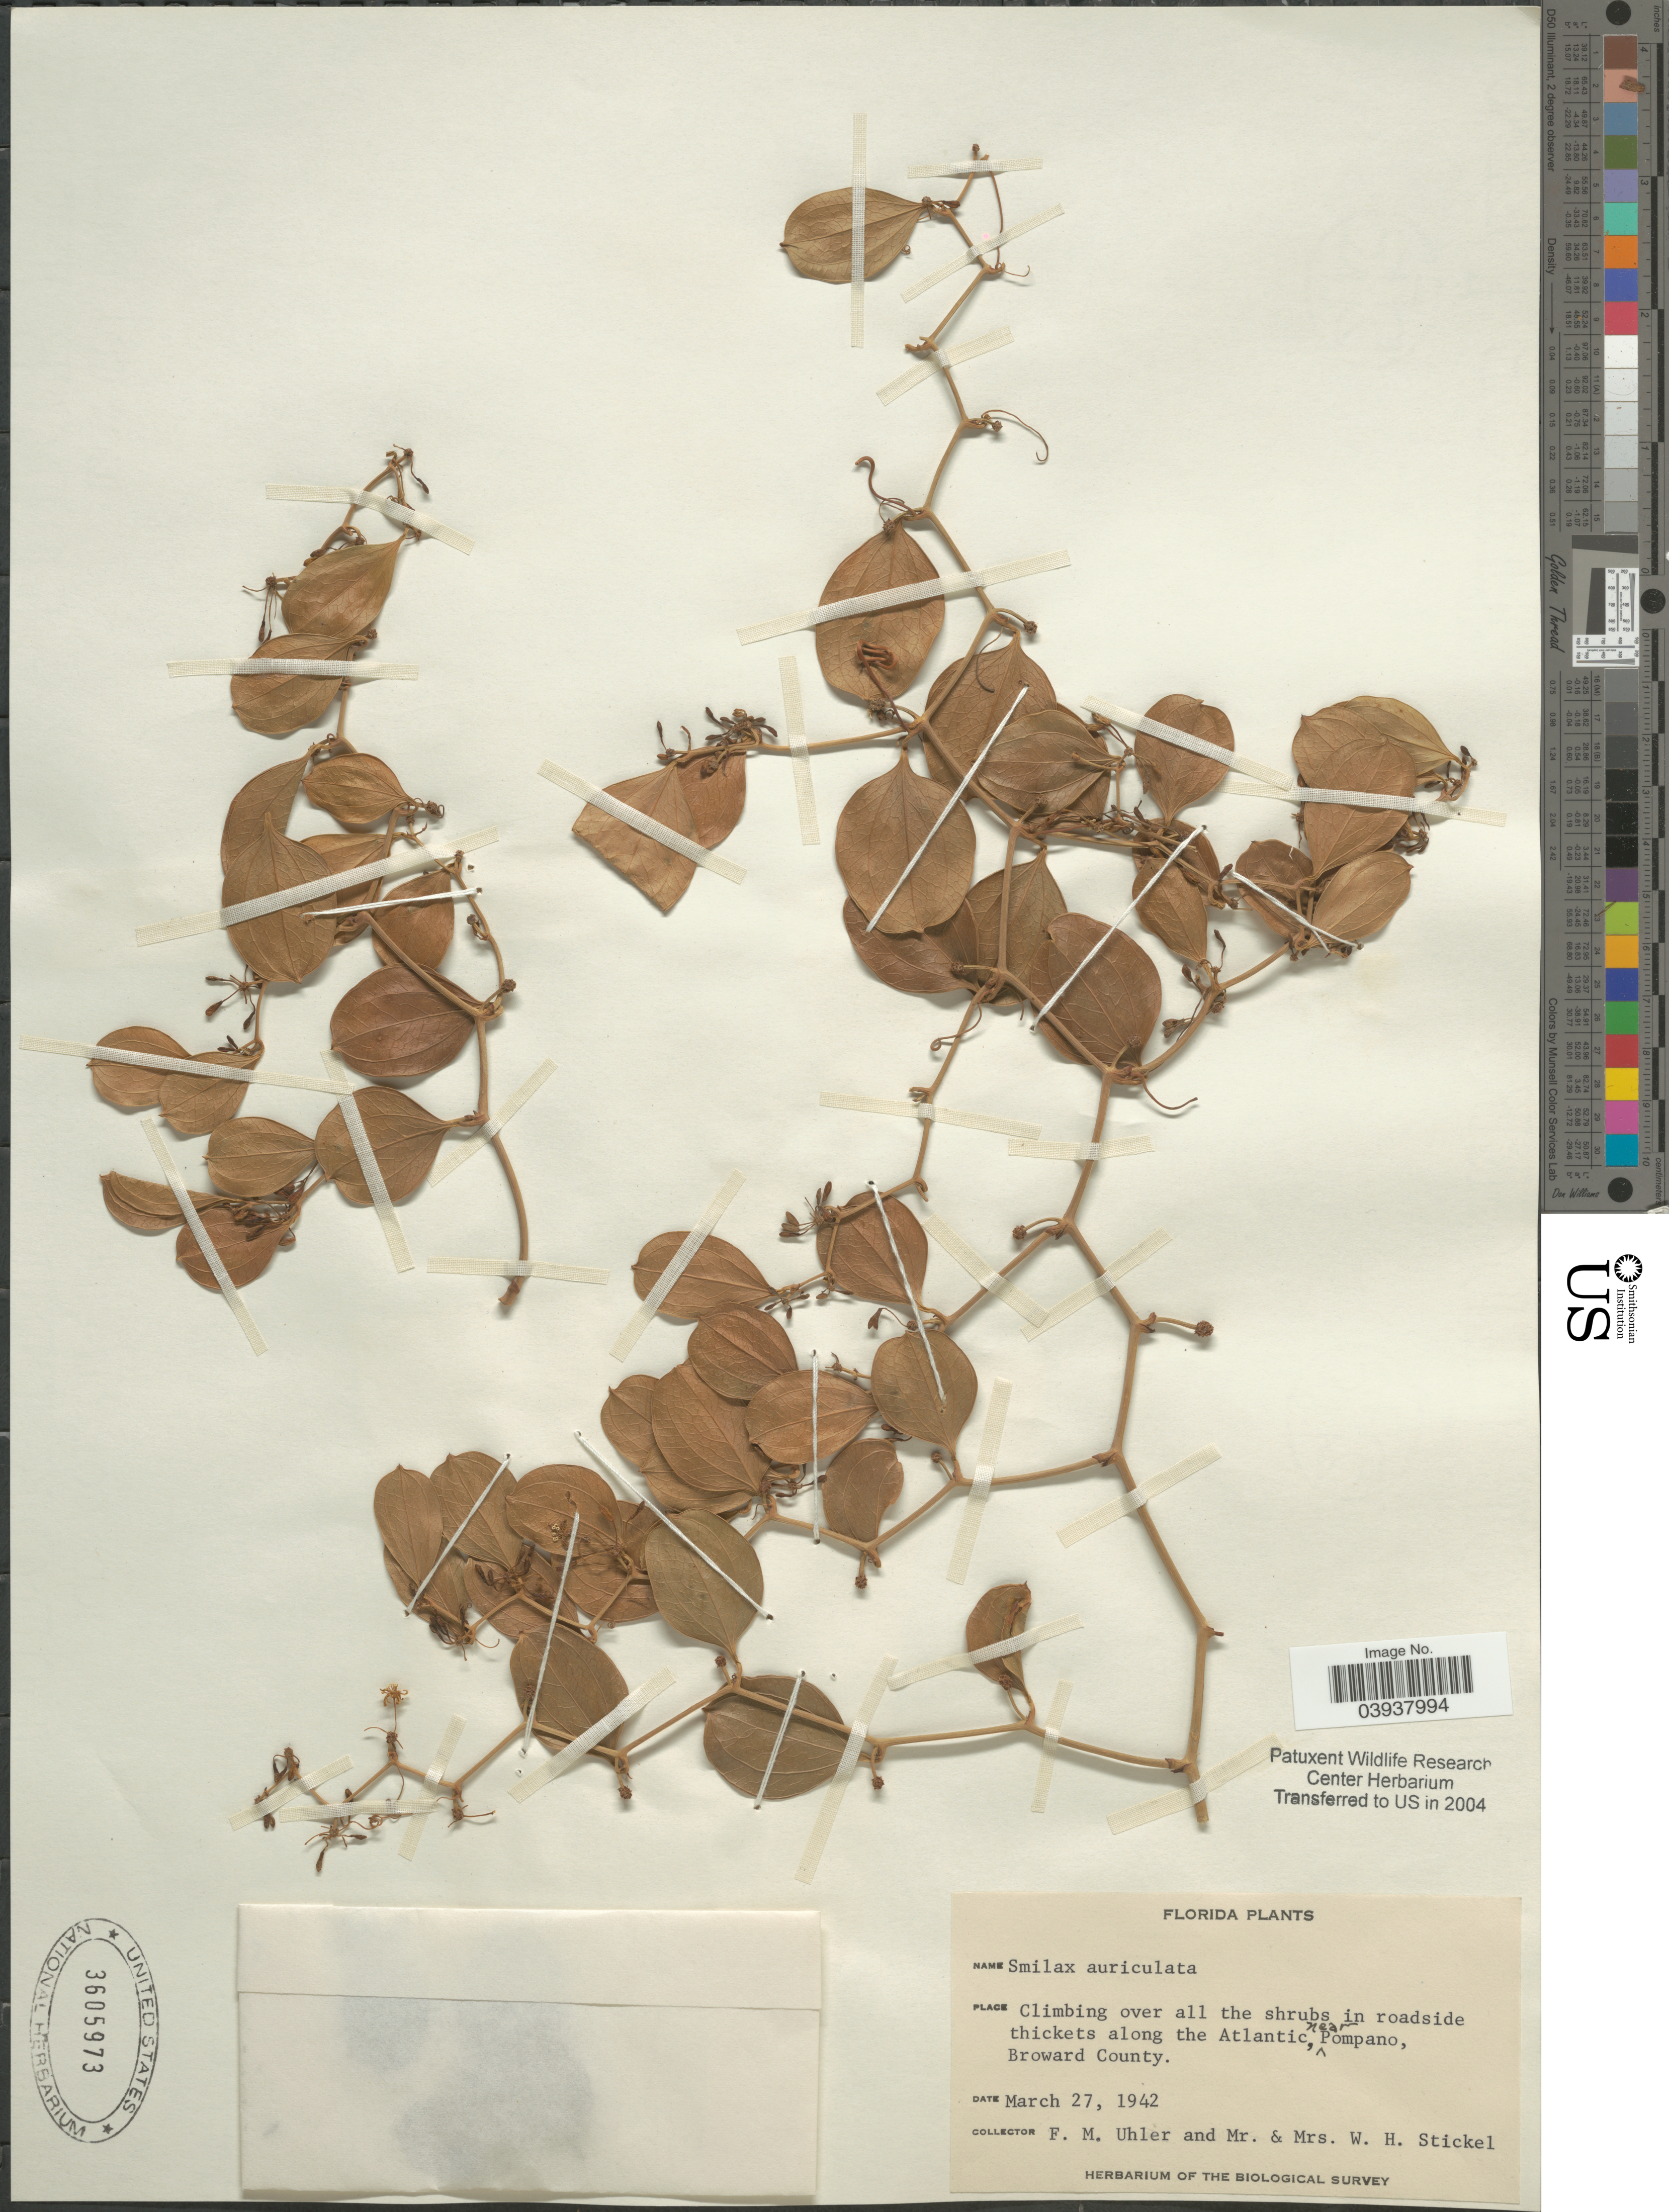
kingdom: Plantae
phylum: Tracheophyta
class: Liliopsida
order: Liliales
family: Smilacaceae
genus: Smilax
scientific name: Smilax auriculata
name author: Walter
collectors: F. M. Uhler, W. Stickel & W. Stickel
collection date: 1942-03-27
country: United States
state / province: Florida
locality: In roadside thickets along the Atlantic, near Pompano, Broward County.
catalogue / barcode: US 3605973